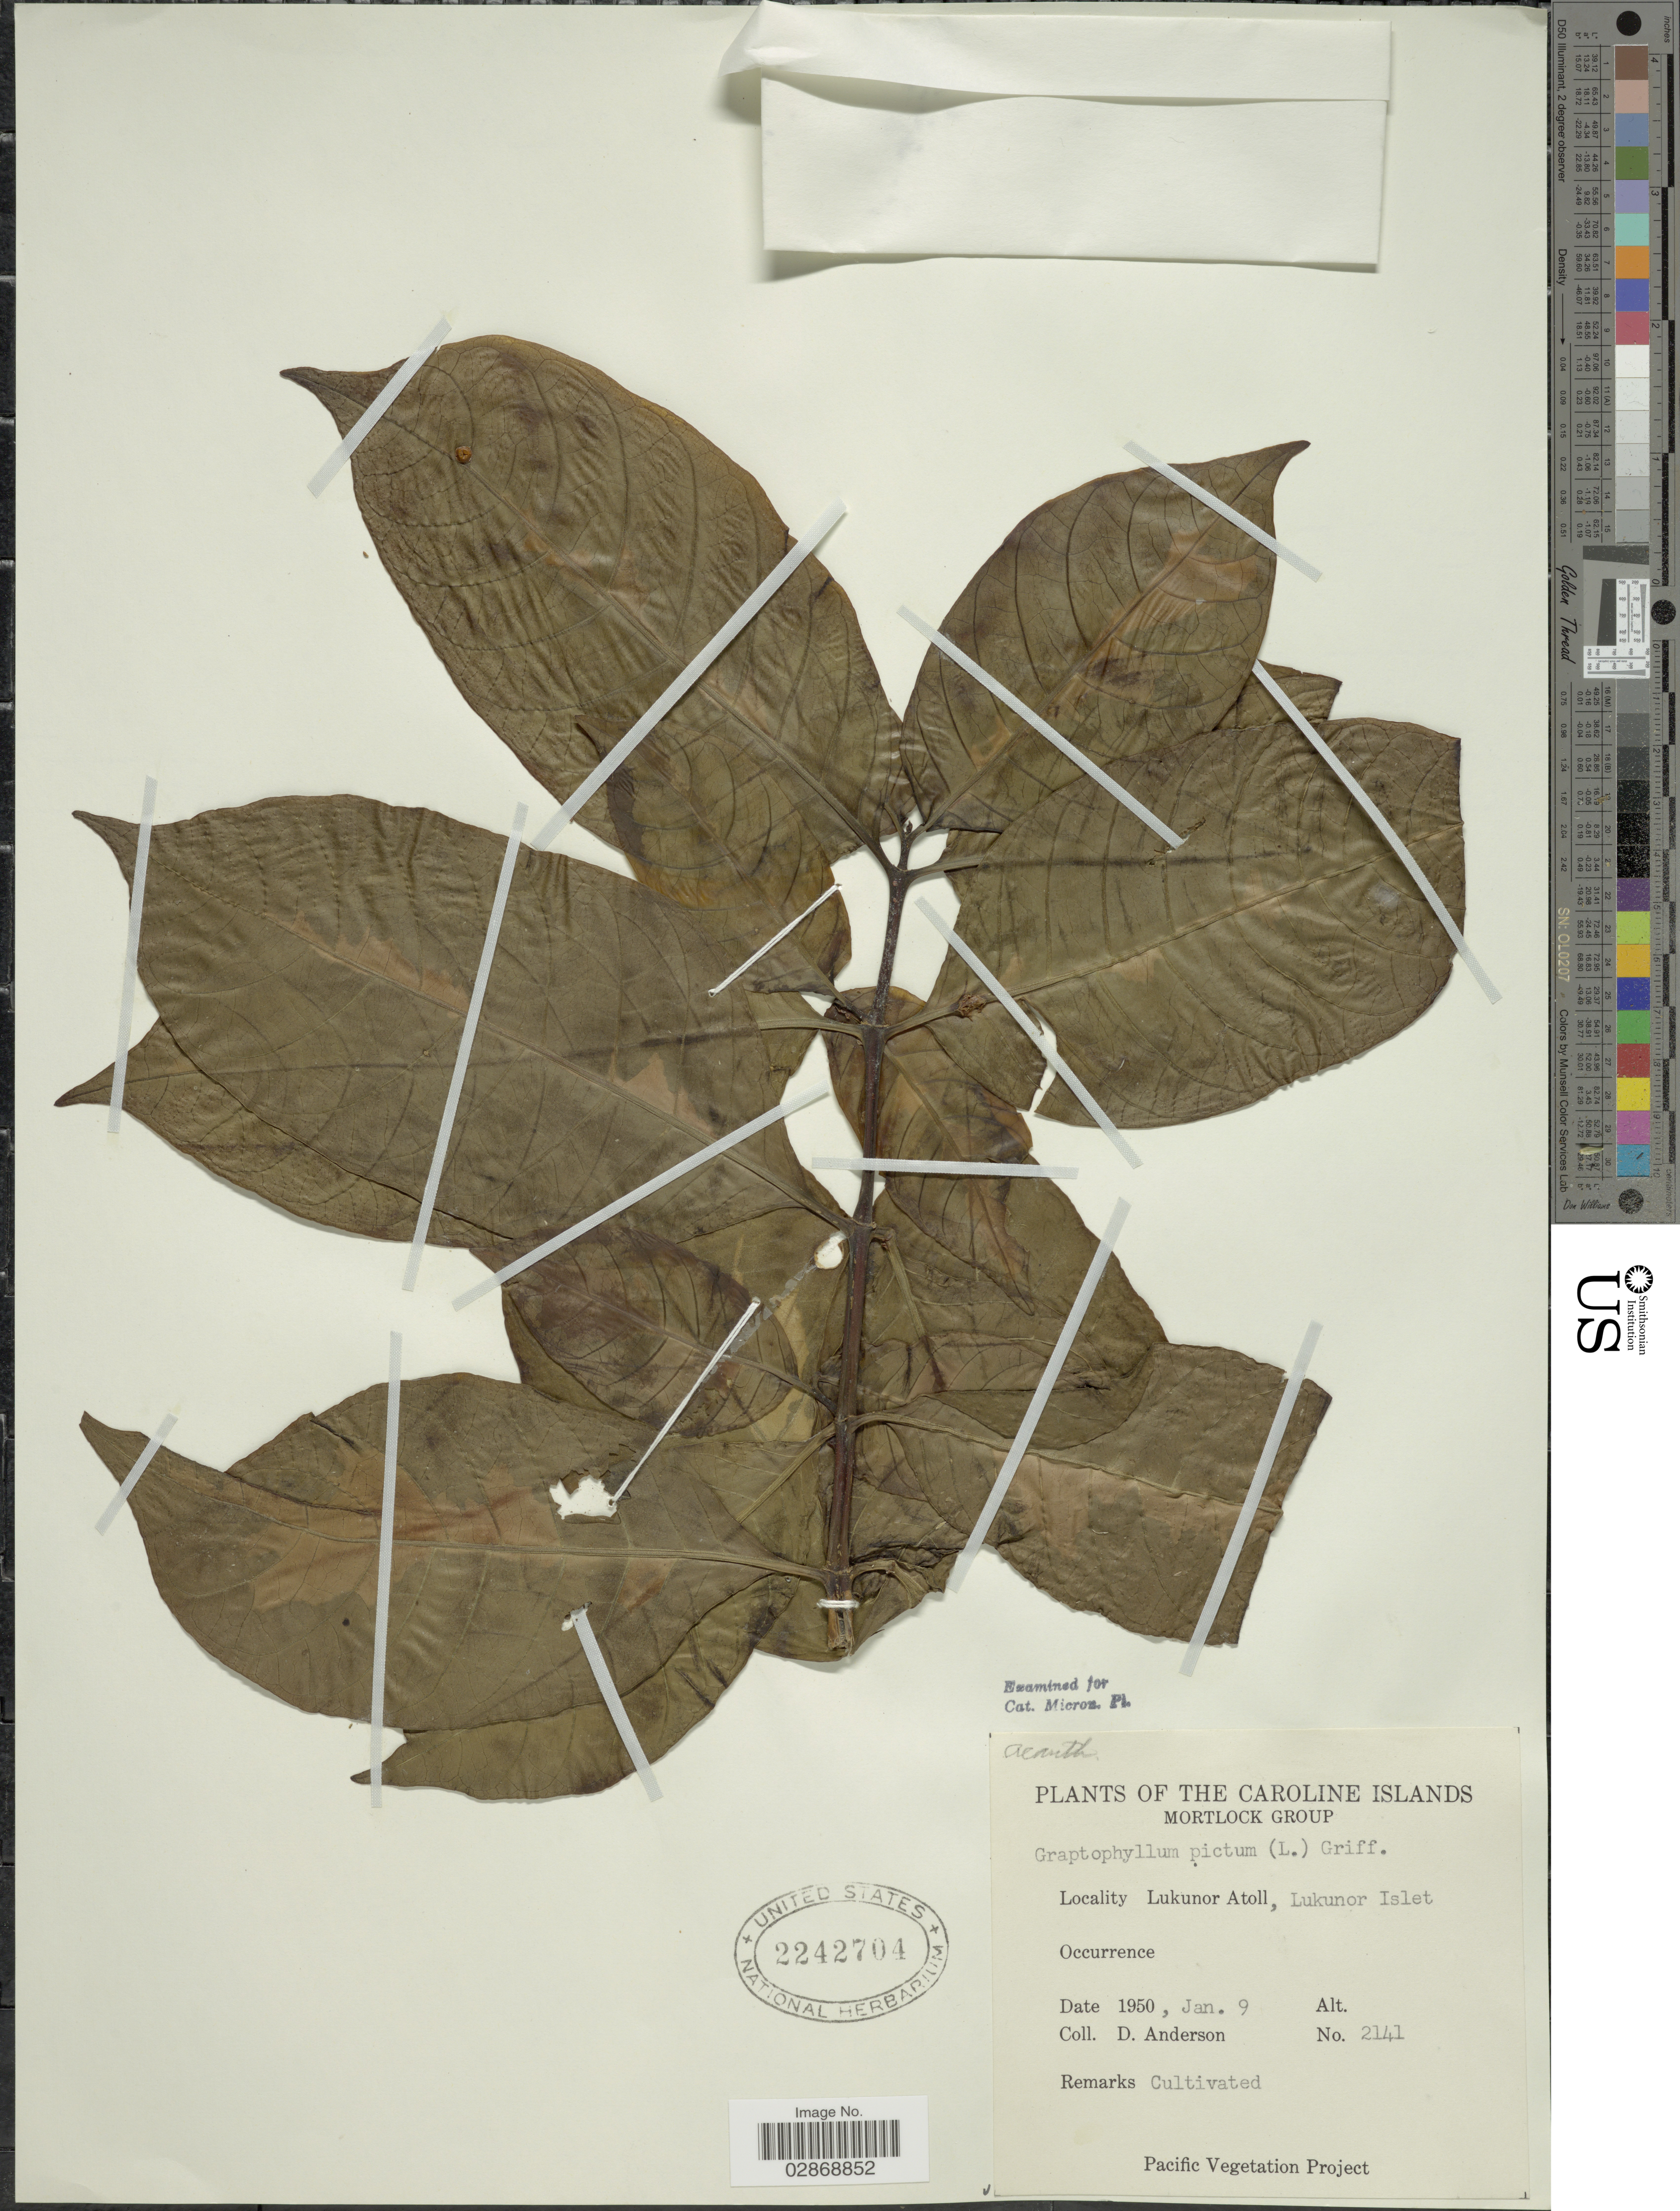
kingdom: Plantae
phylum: Tracheophyta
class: Magnoliopsida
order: Lamiales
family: Acanthaceae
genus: Graptophyllum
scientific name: Graptophyllum pictum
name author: (L.) Griff.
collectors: D. Anderson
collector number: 2141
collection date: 1950-01-09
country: Micronesia, Federated States of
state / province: Truk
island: Lukunor Atoll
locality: Caroline Islands. Mortlock Group. Lukunor Atoll, Lukunor Islet.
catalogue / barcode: US 2242704